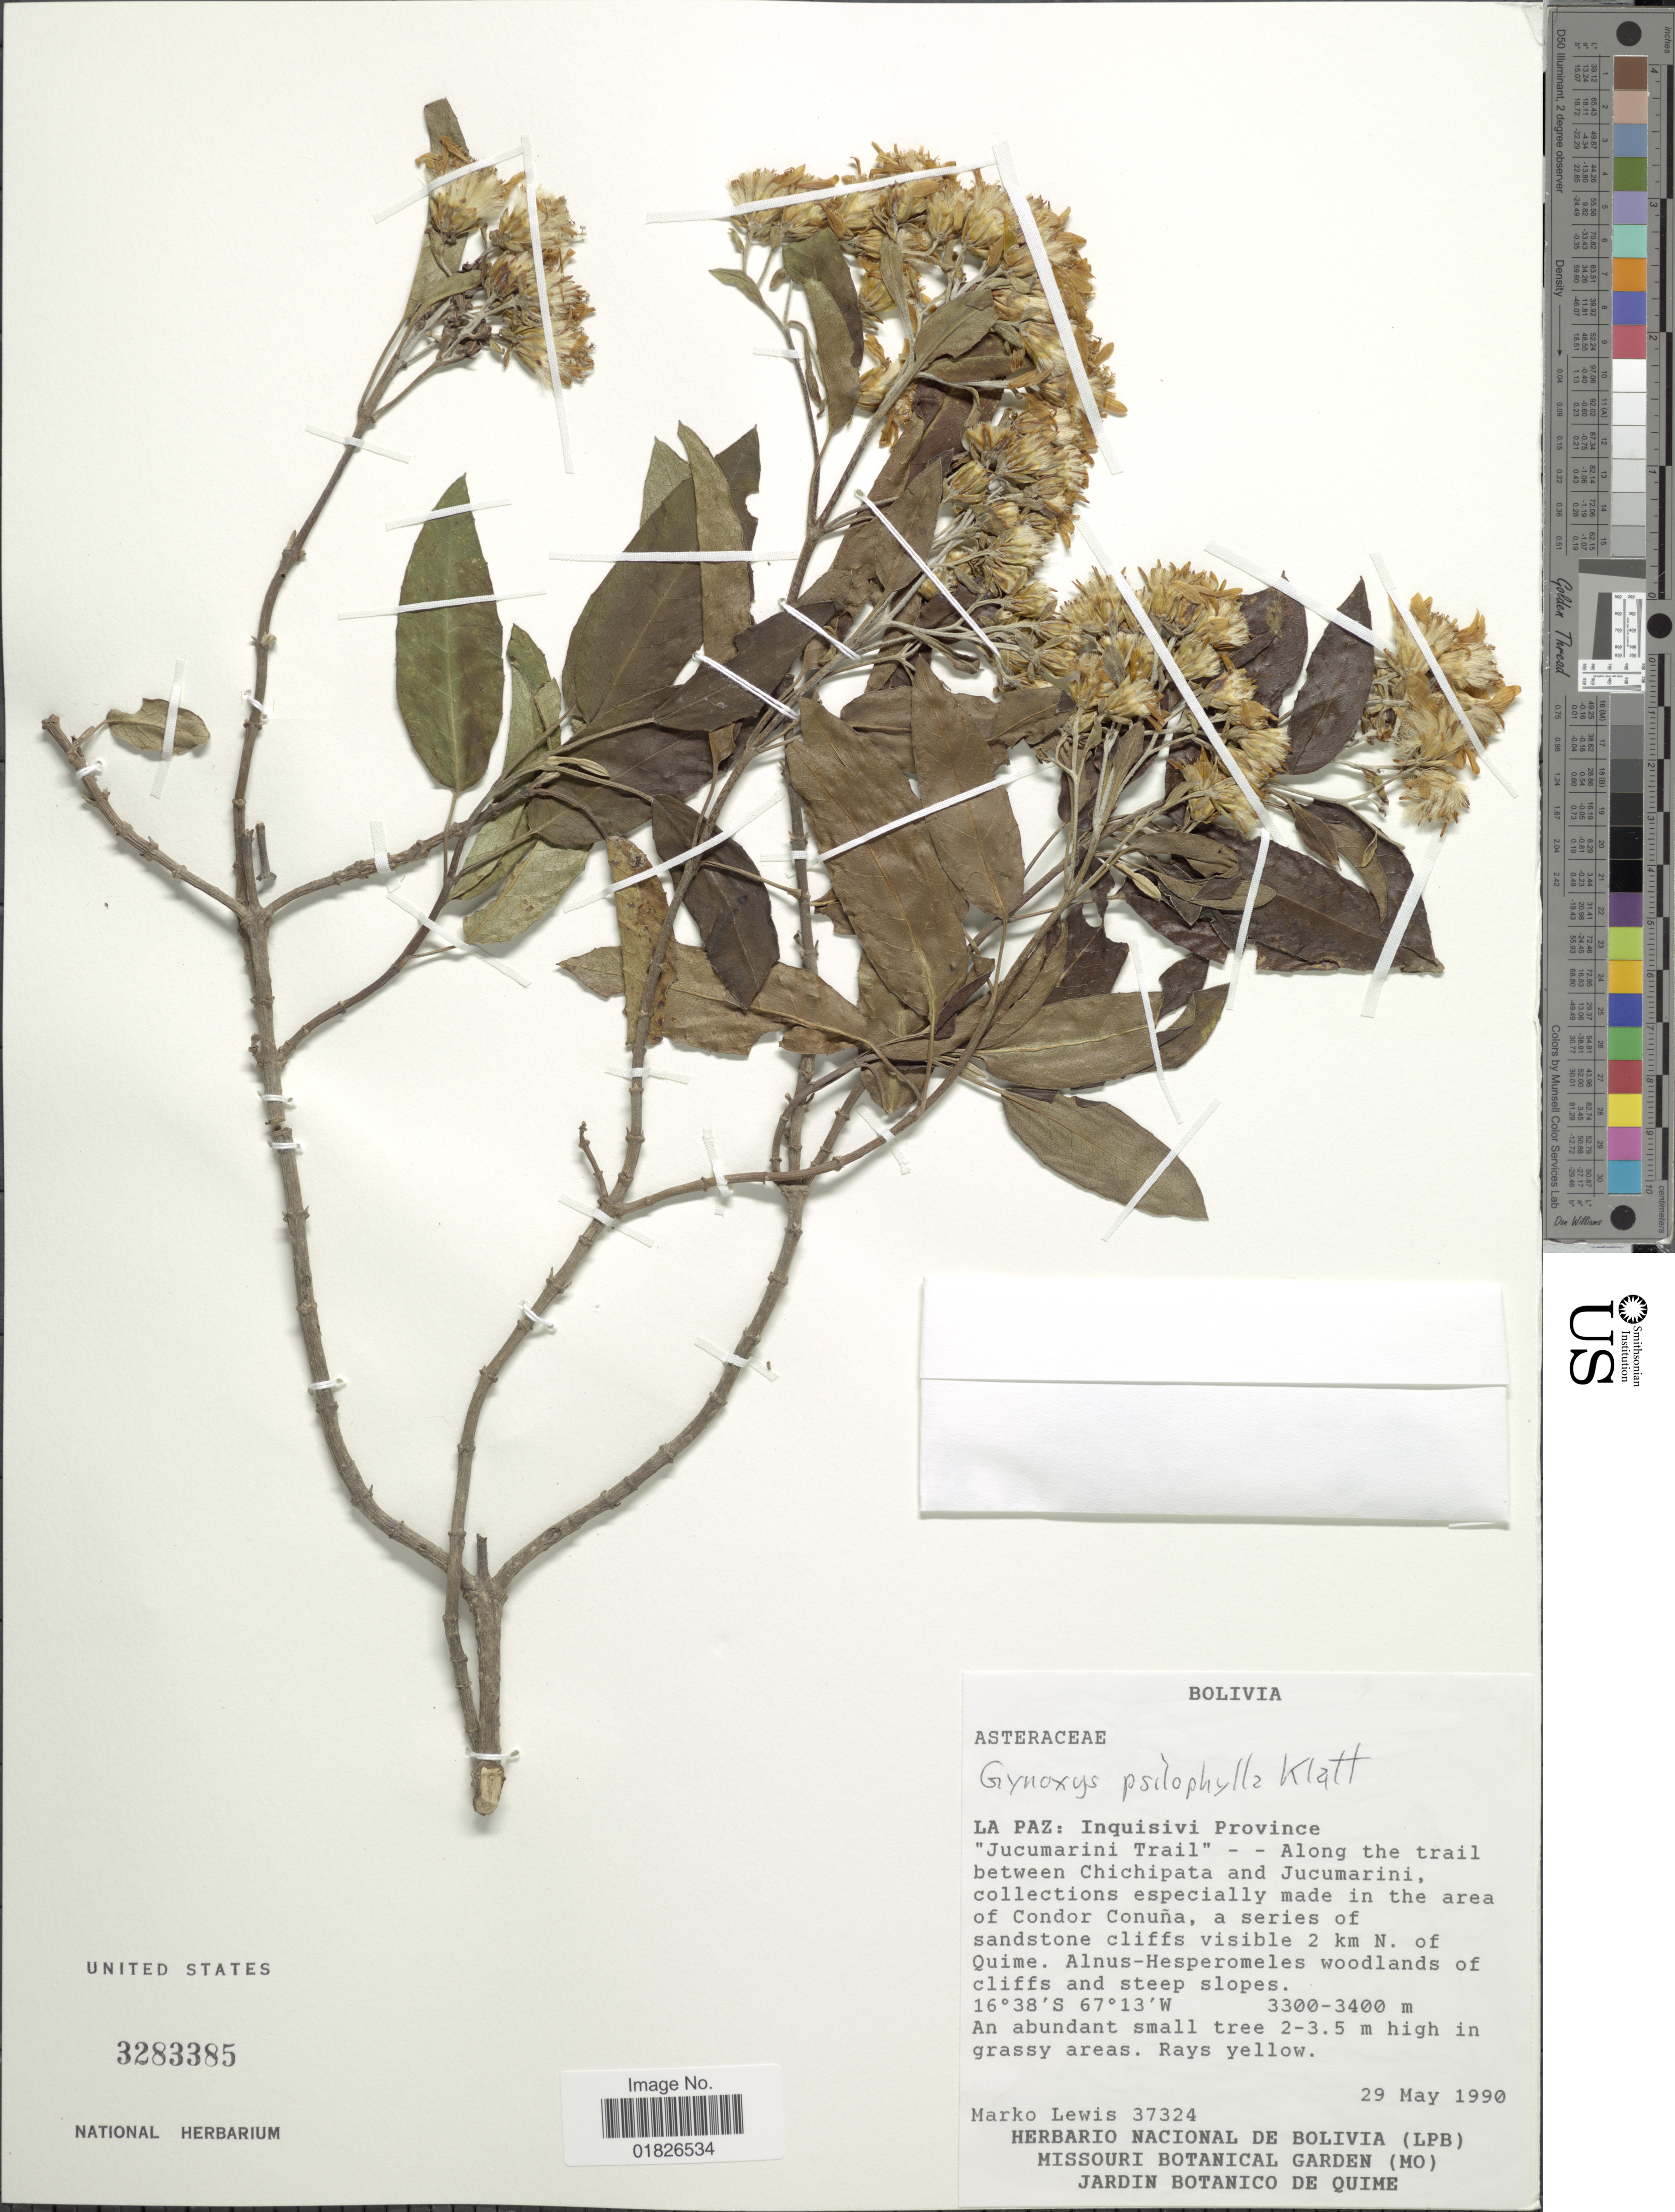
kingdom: Plantae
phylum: Tracheophyta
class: Magnoliopsida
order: Asterales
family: Asteraceae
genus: Gynoxys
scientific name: Gynoxys psilophylla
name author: Klatt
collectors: M. A. Lewis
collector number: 37324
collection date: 1990-05-29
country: Bolivia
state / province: La Paz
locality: Inquisivi Province, Jucumarini Trail, along the trail between Chichipata and Jucumarini, 2 km N of Quime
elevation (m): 3300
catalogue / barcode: US 3283385